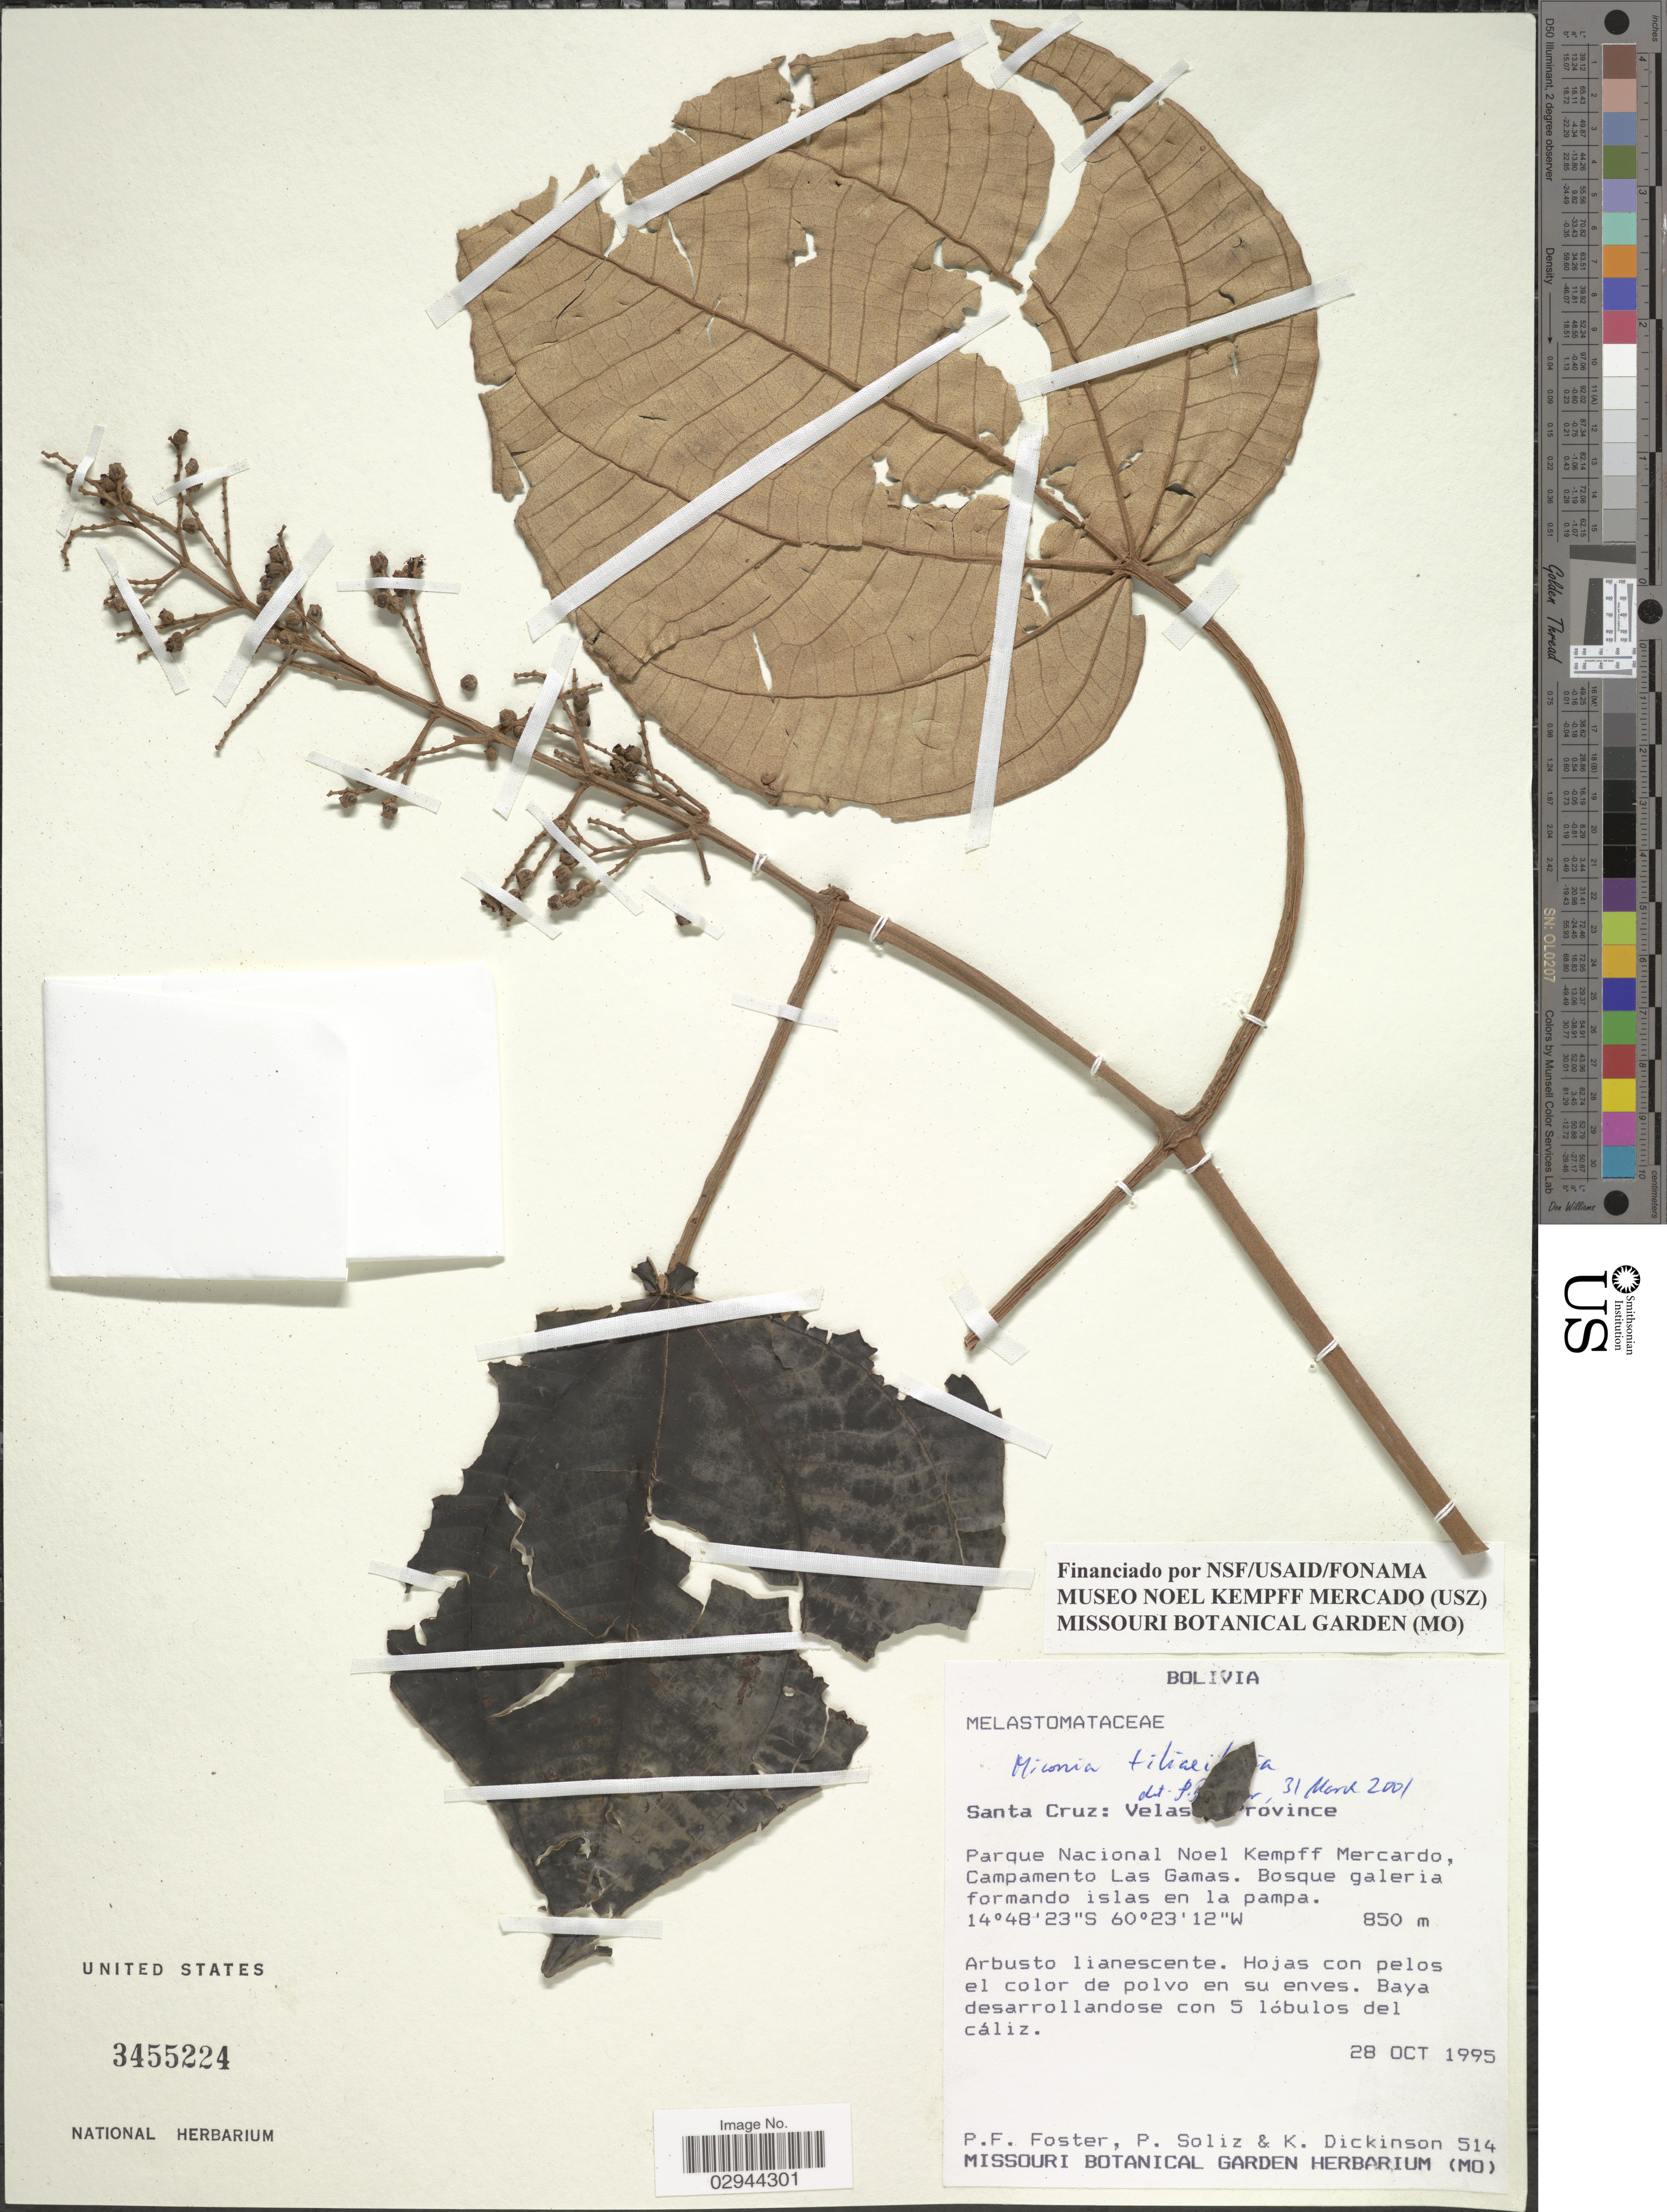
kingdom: Plantae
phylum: Tracheophyta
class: Magnoliopsida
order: Myrtales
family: Melastomataceae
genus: Miconia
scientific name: Miconia tiliifolia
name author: Naudin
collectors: P. Foster, P. Soliz & K. Dickinson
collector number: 514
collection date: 1995-10-28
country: Bolivia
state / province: Santa Cruz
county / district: Velasco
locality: Parque Nacional Noel Kempff Mercardo, Campamento Las Gamas, Bosque galeria formado islas en la pampa.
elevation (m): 850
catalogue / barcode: US 3455224